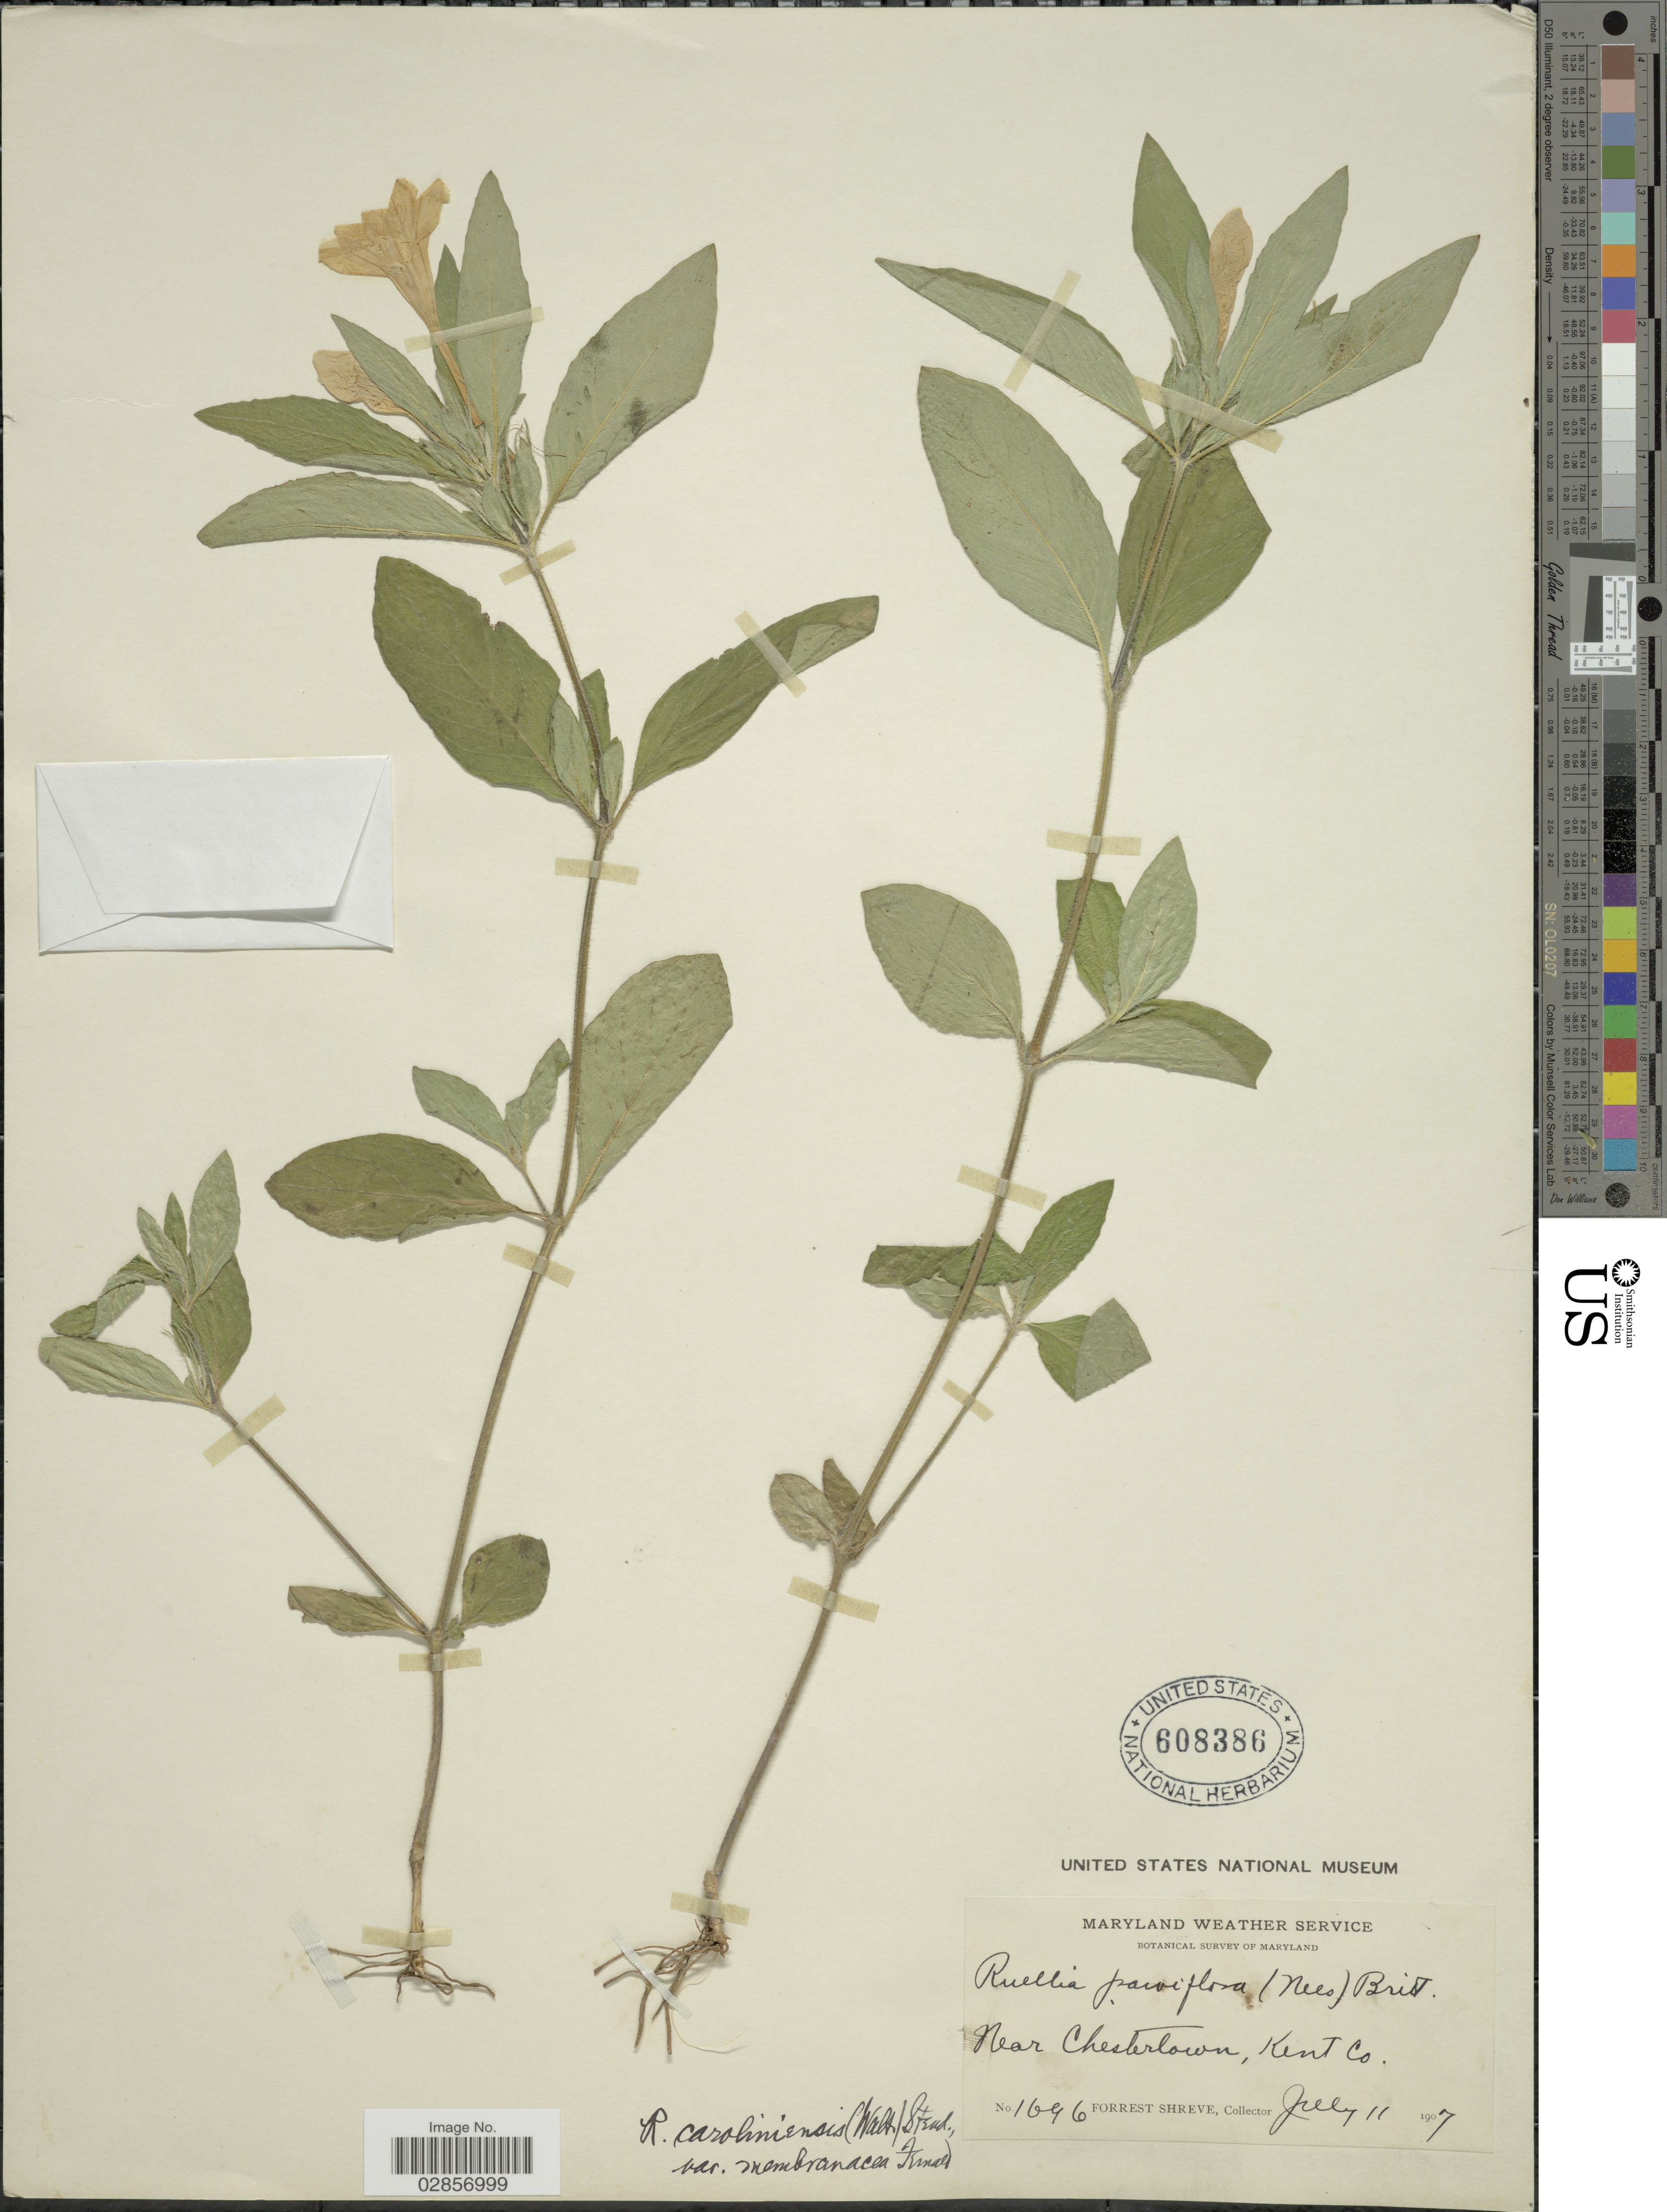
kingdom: Plantae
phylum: Tracheophyta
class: Magnoliopsida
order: Lamiales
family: Acanthaceae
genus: Ruellia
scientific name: Ruellia caroliniensis var. membranacea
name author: Fernald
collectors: F. Shreve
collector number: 1696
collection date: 1907-07-11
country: United States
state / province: Maryland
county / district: Kent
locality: Maryland Weather Service. Near Chestertown, Kent Co.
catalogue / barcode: US 608386